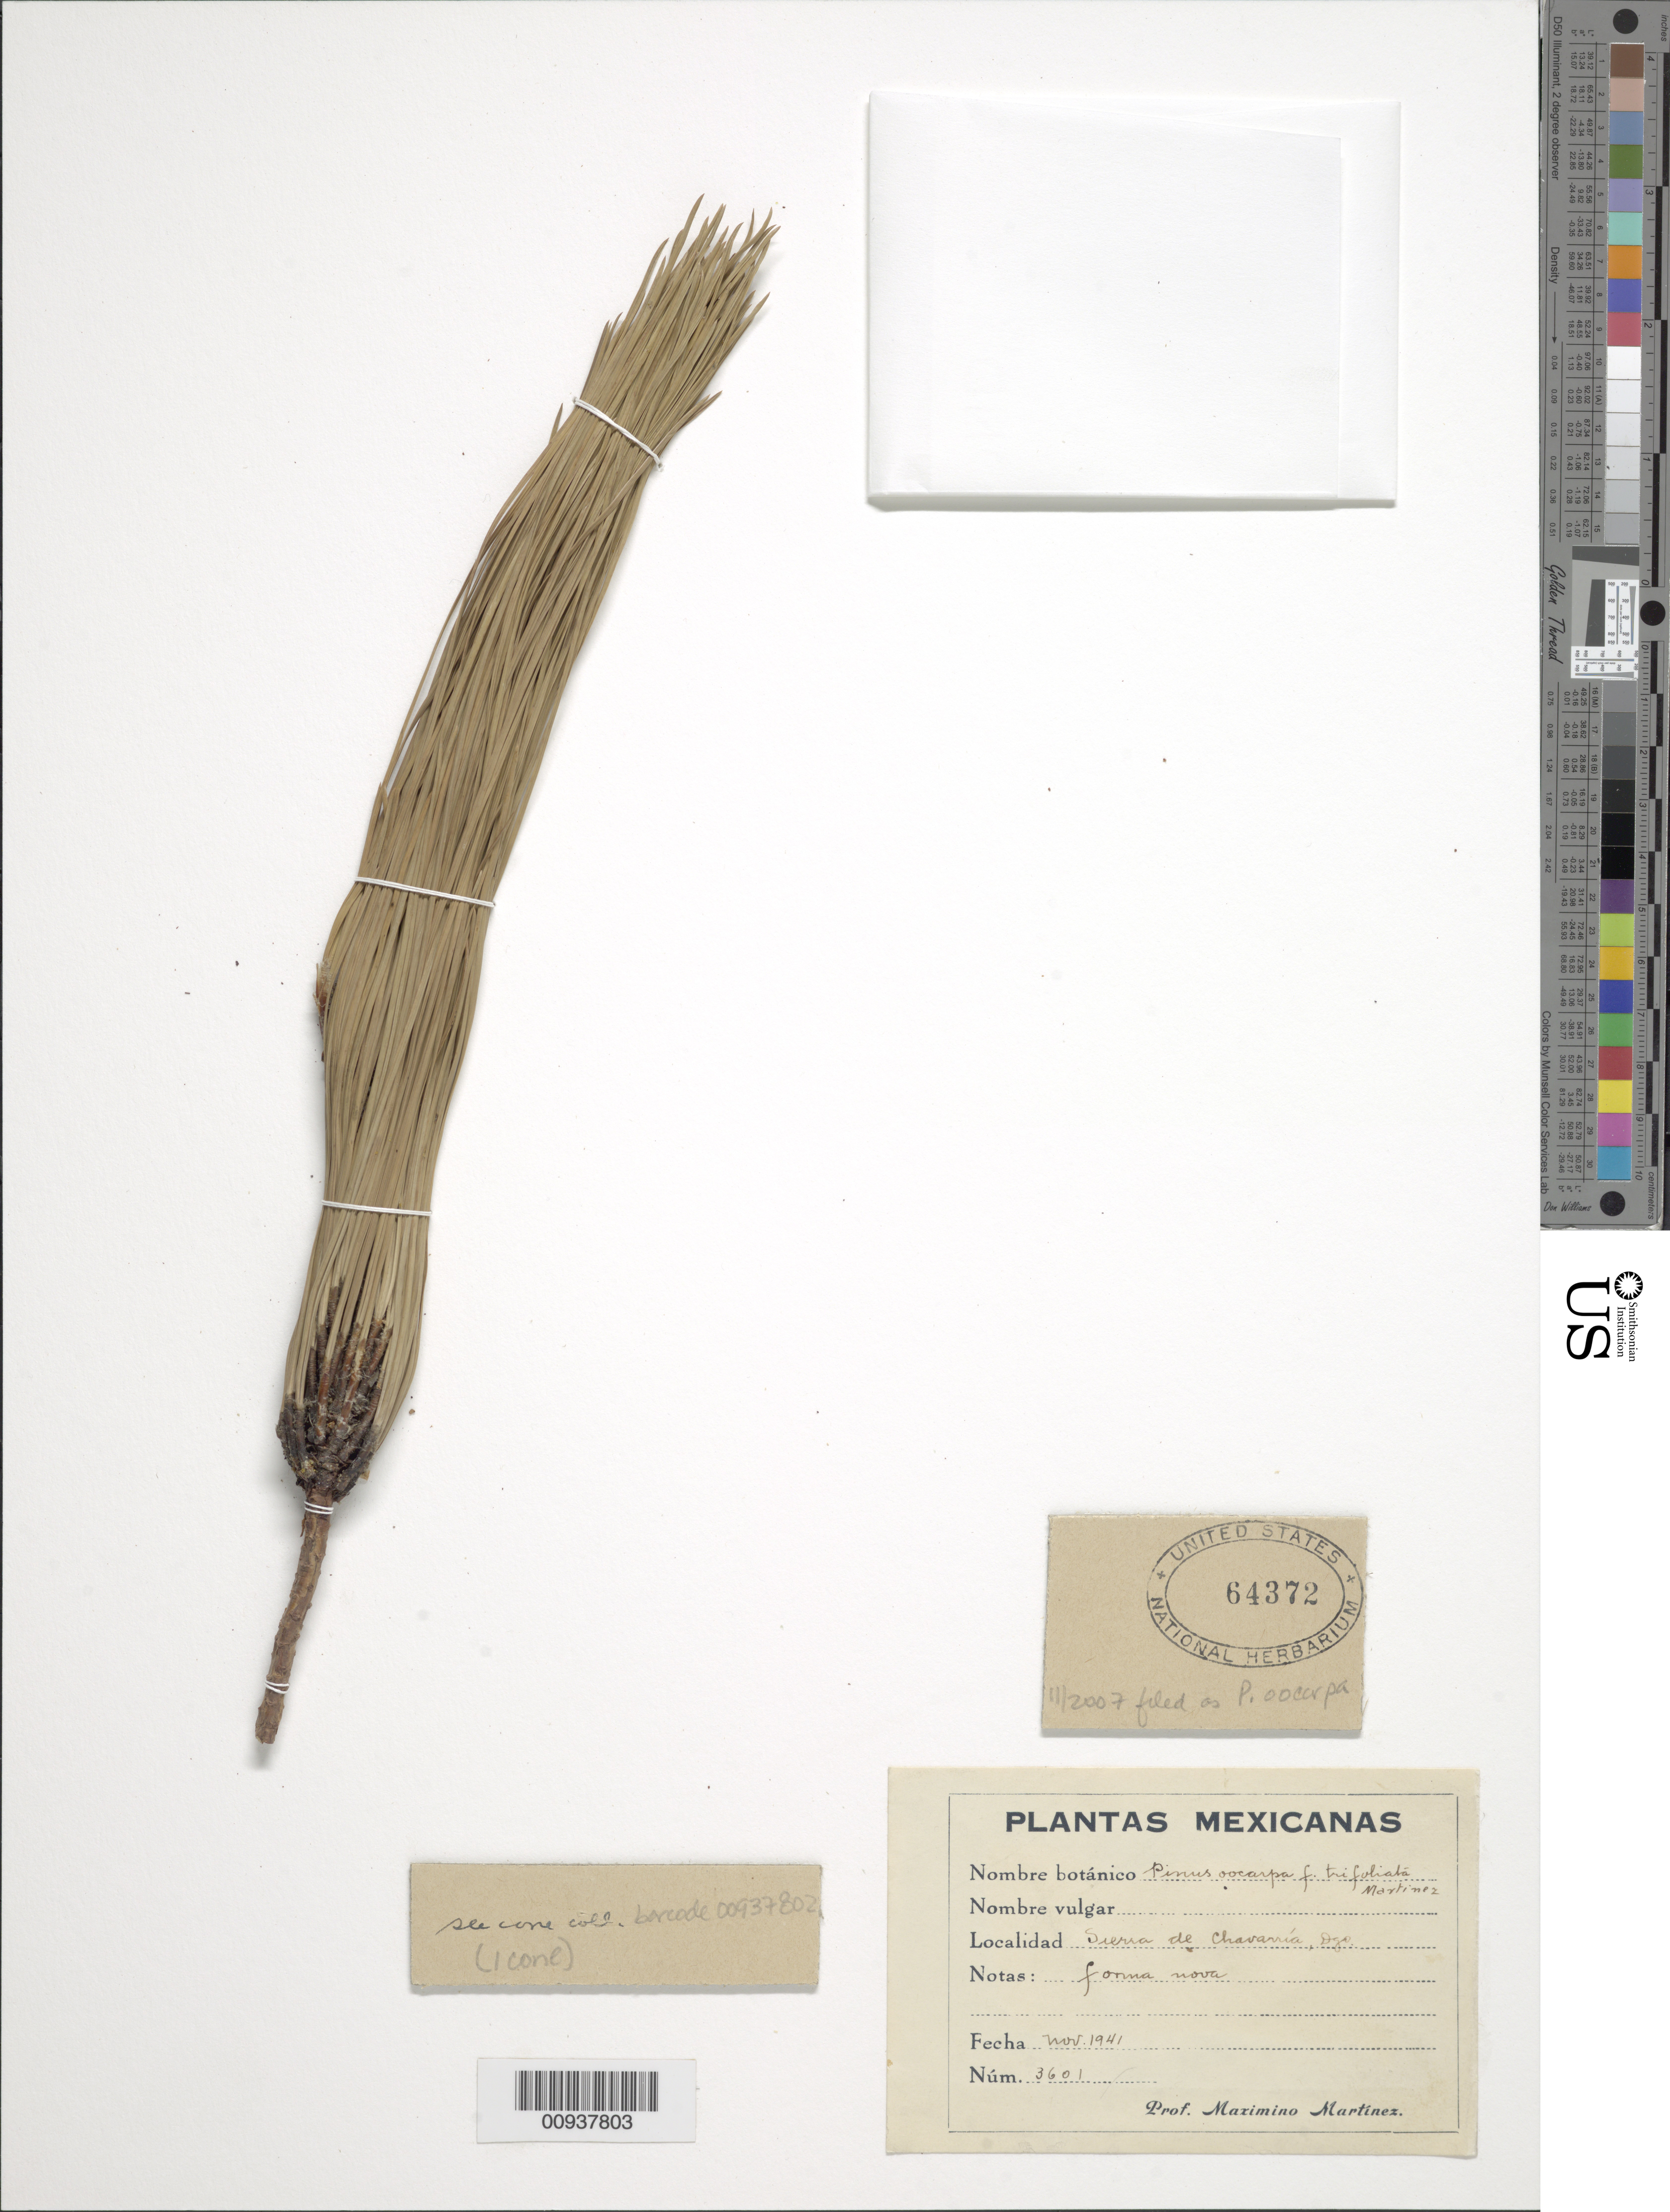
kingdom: Plantae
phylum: Tracheophyta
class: Pinopsida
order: Pinales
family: Pinaceae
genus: Pinus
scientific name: Pinus oocarpa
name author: Schiede ex Schltdl.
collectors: M. Martinez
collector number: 3601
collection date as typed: Nov 1941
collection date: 1941-11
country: Mexico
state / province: Durango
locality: Sierra de Chavarría.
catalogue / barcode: US 64372